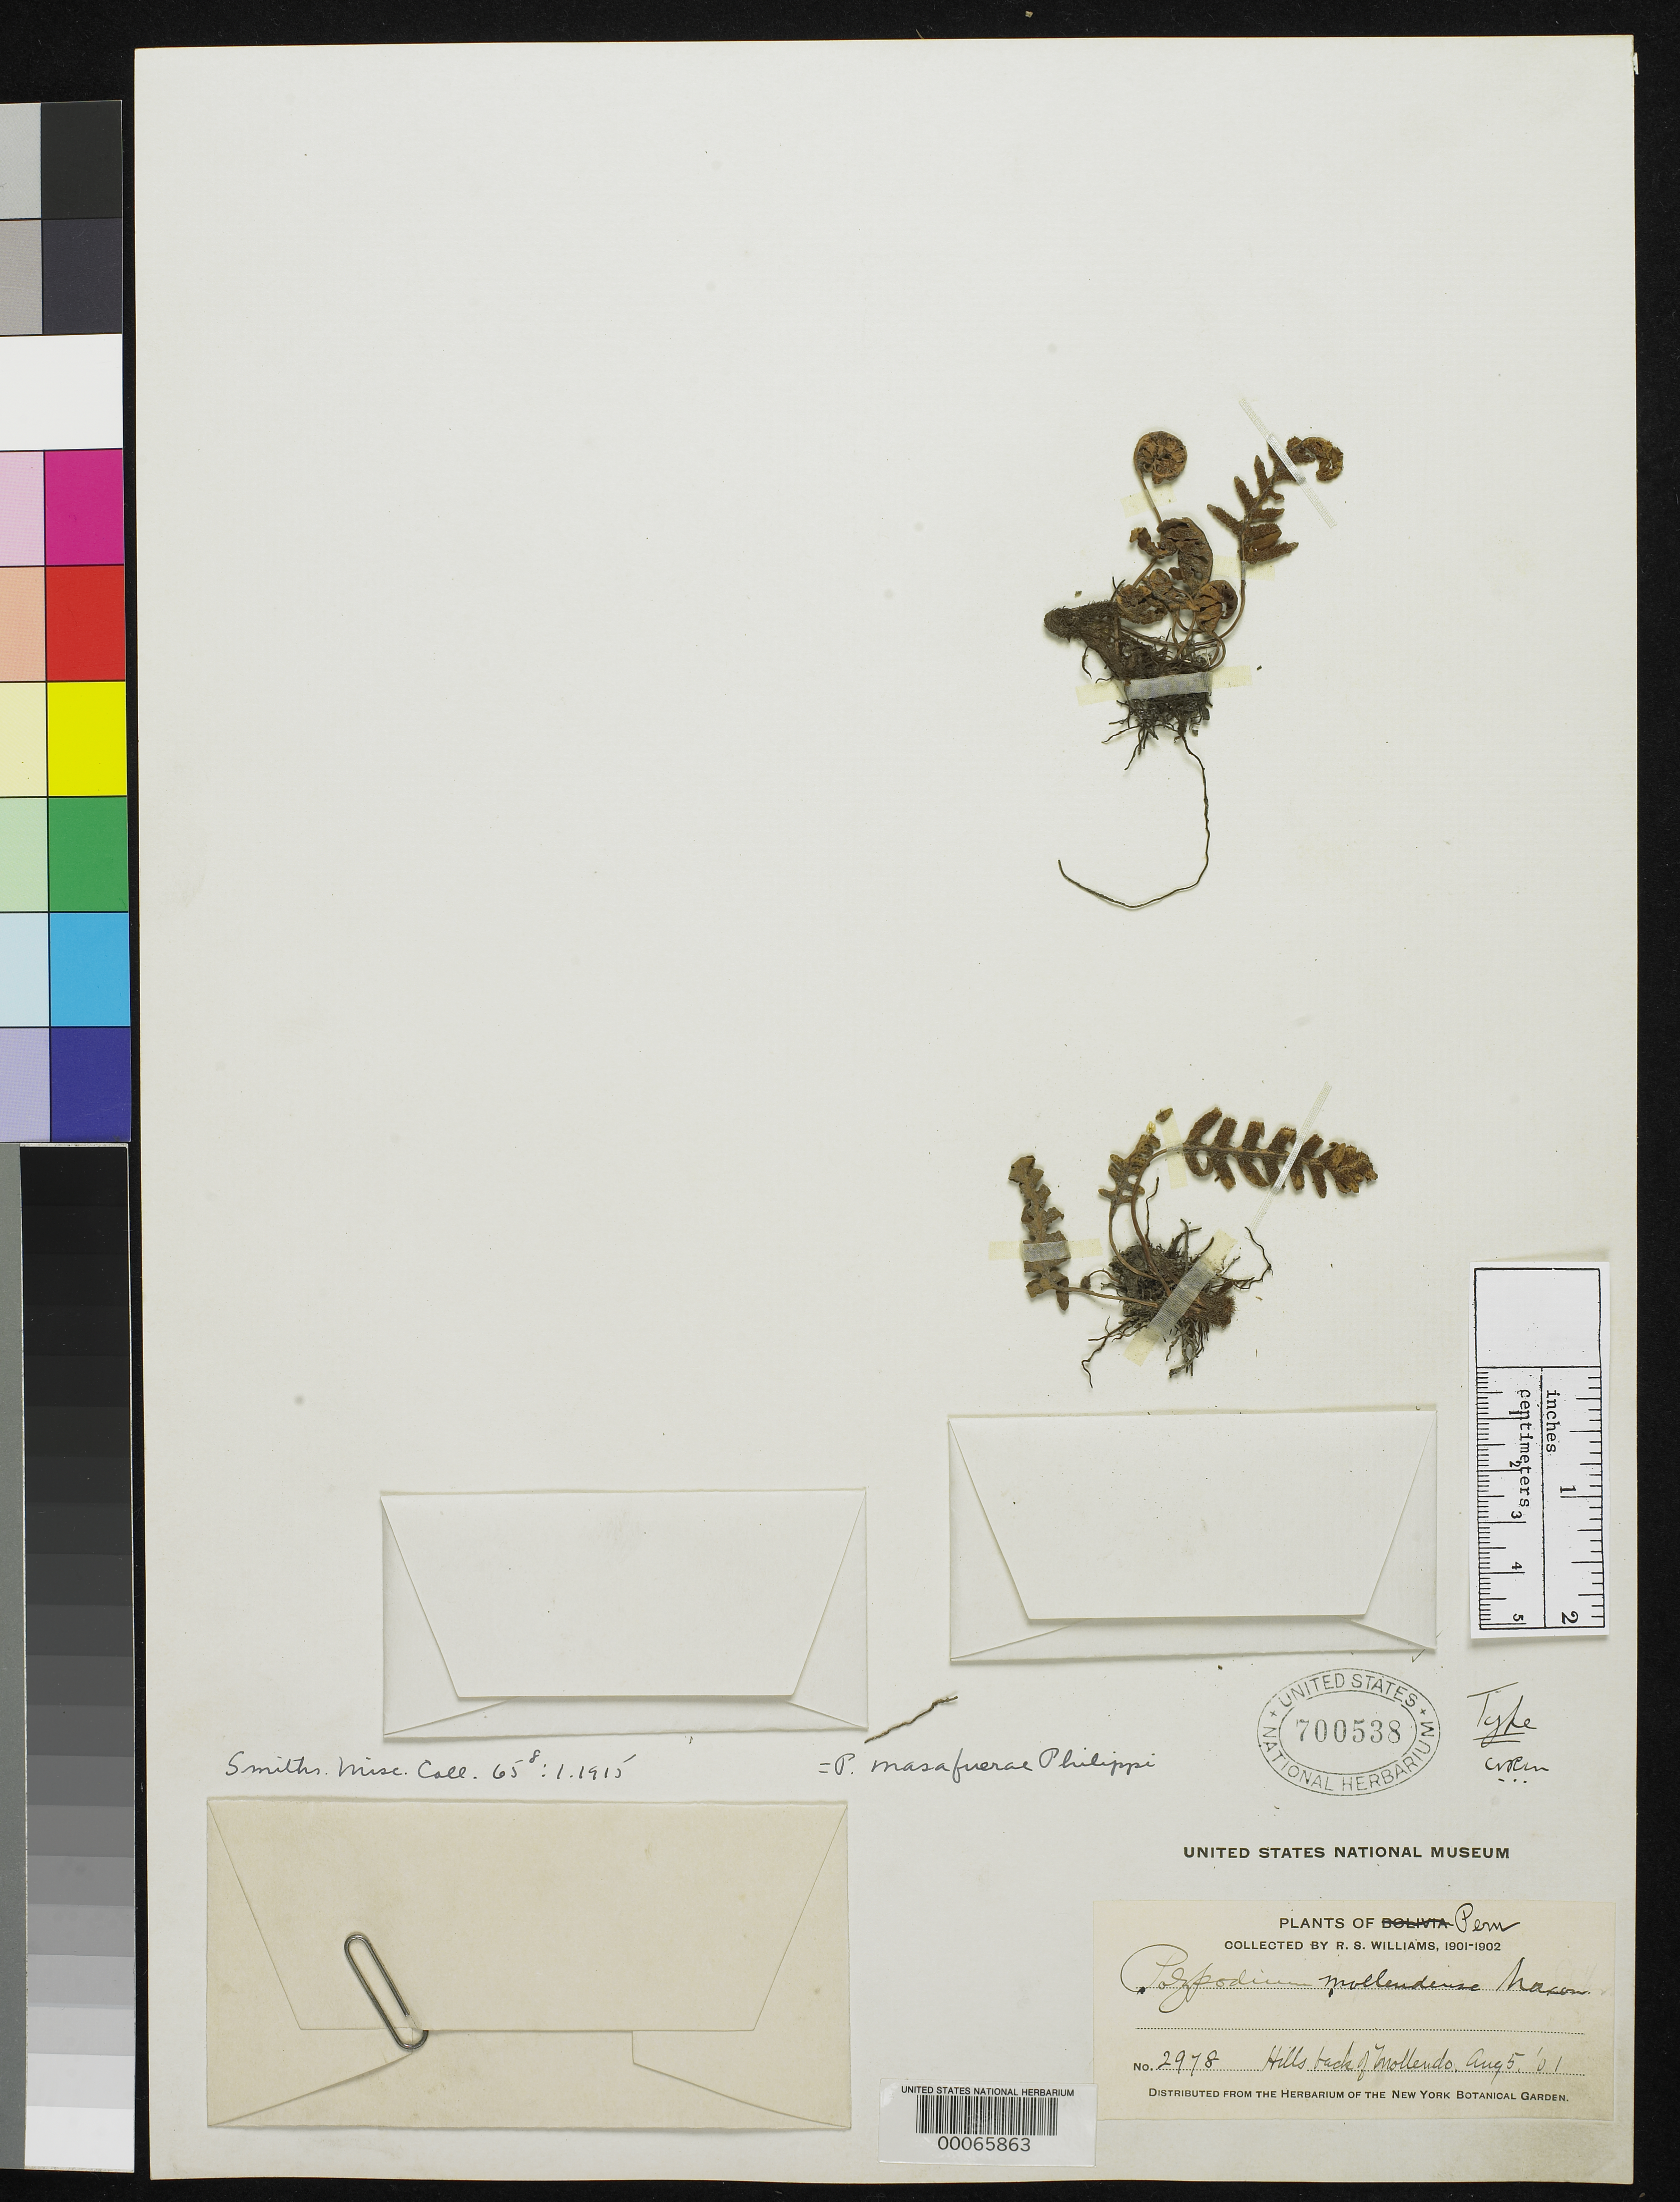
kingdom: Plantae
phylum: Tracheophyta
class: Polypodiopsida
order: Polypodiales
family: Polypodiaceae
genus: Polypodium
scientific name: Polypodium mollendense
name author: Maxon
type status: Holotype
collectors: R. S. Williams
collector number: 2978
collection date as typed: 05 Aug 1901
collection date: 1901-08-05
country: Peru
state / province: Arequipa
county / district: Islay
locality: Mollendo, hills back of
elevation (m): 26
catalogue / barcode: US 700538